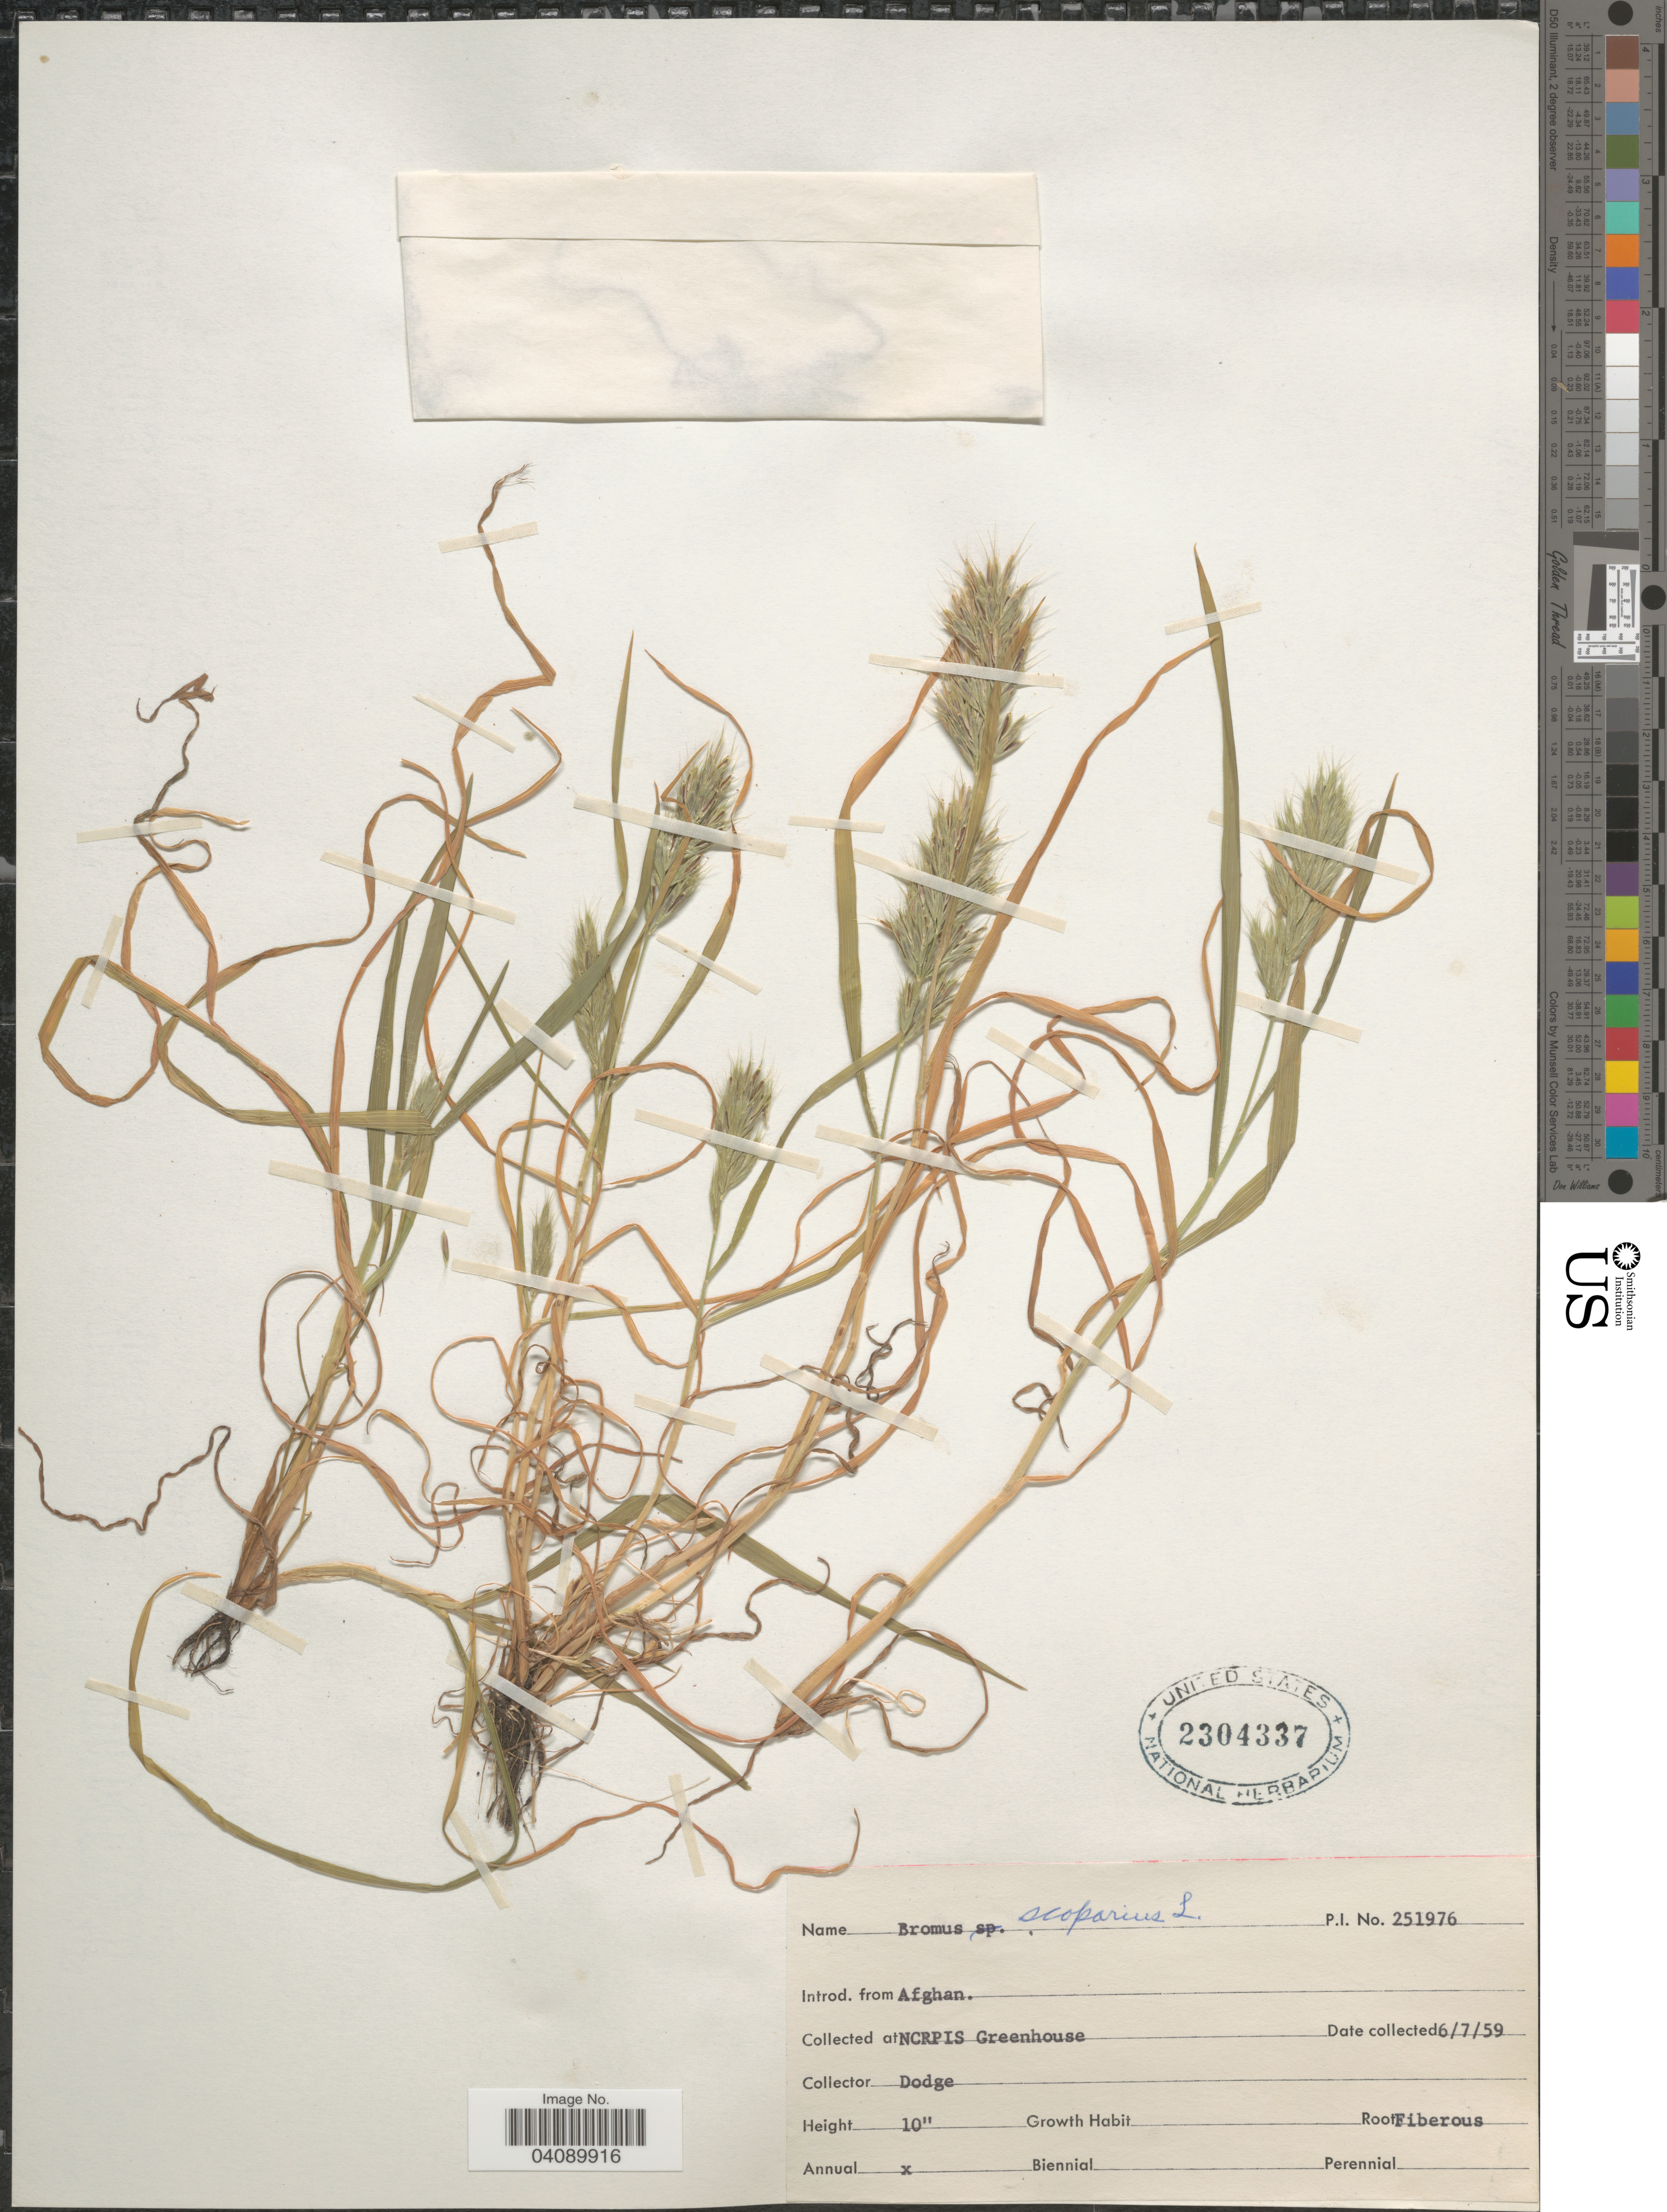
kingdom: Plantae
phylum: Tracheophyta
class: Liliopsida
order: Poales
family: Poaceae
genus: Bromus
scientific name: Bromus scoparius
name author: L.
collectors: -. Dodge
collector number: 251976?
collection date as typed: Transcribed d/m/y: 7/6/59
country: United States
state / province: Iowa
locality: NCRPIS Greenhouse.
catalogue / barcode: US 2304337